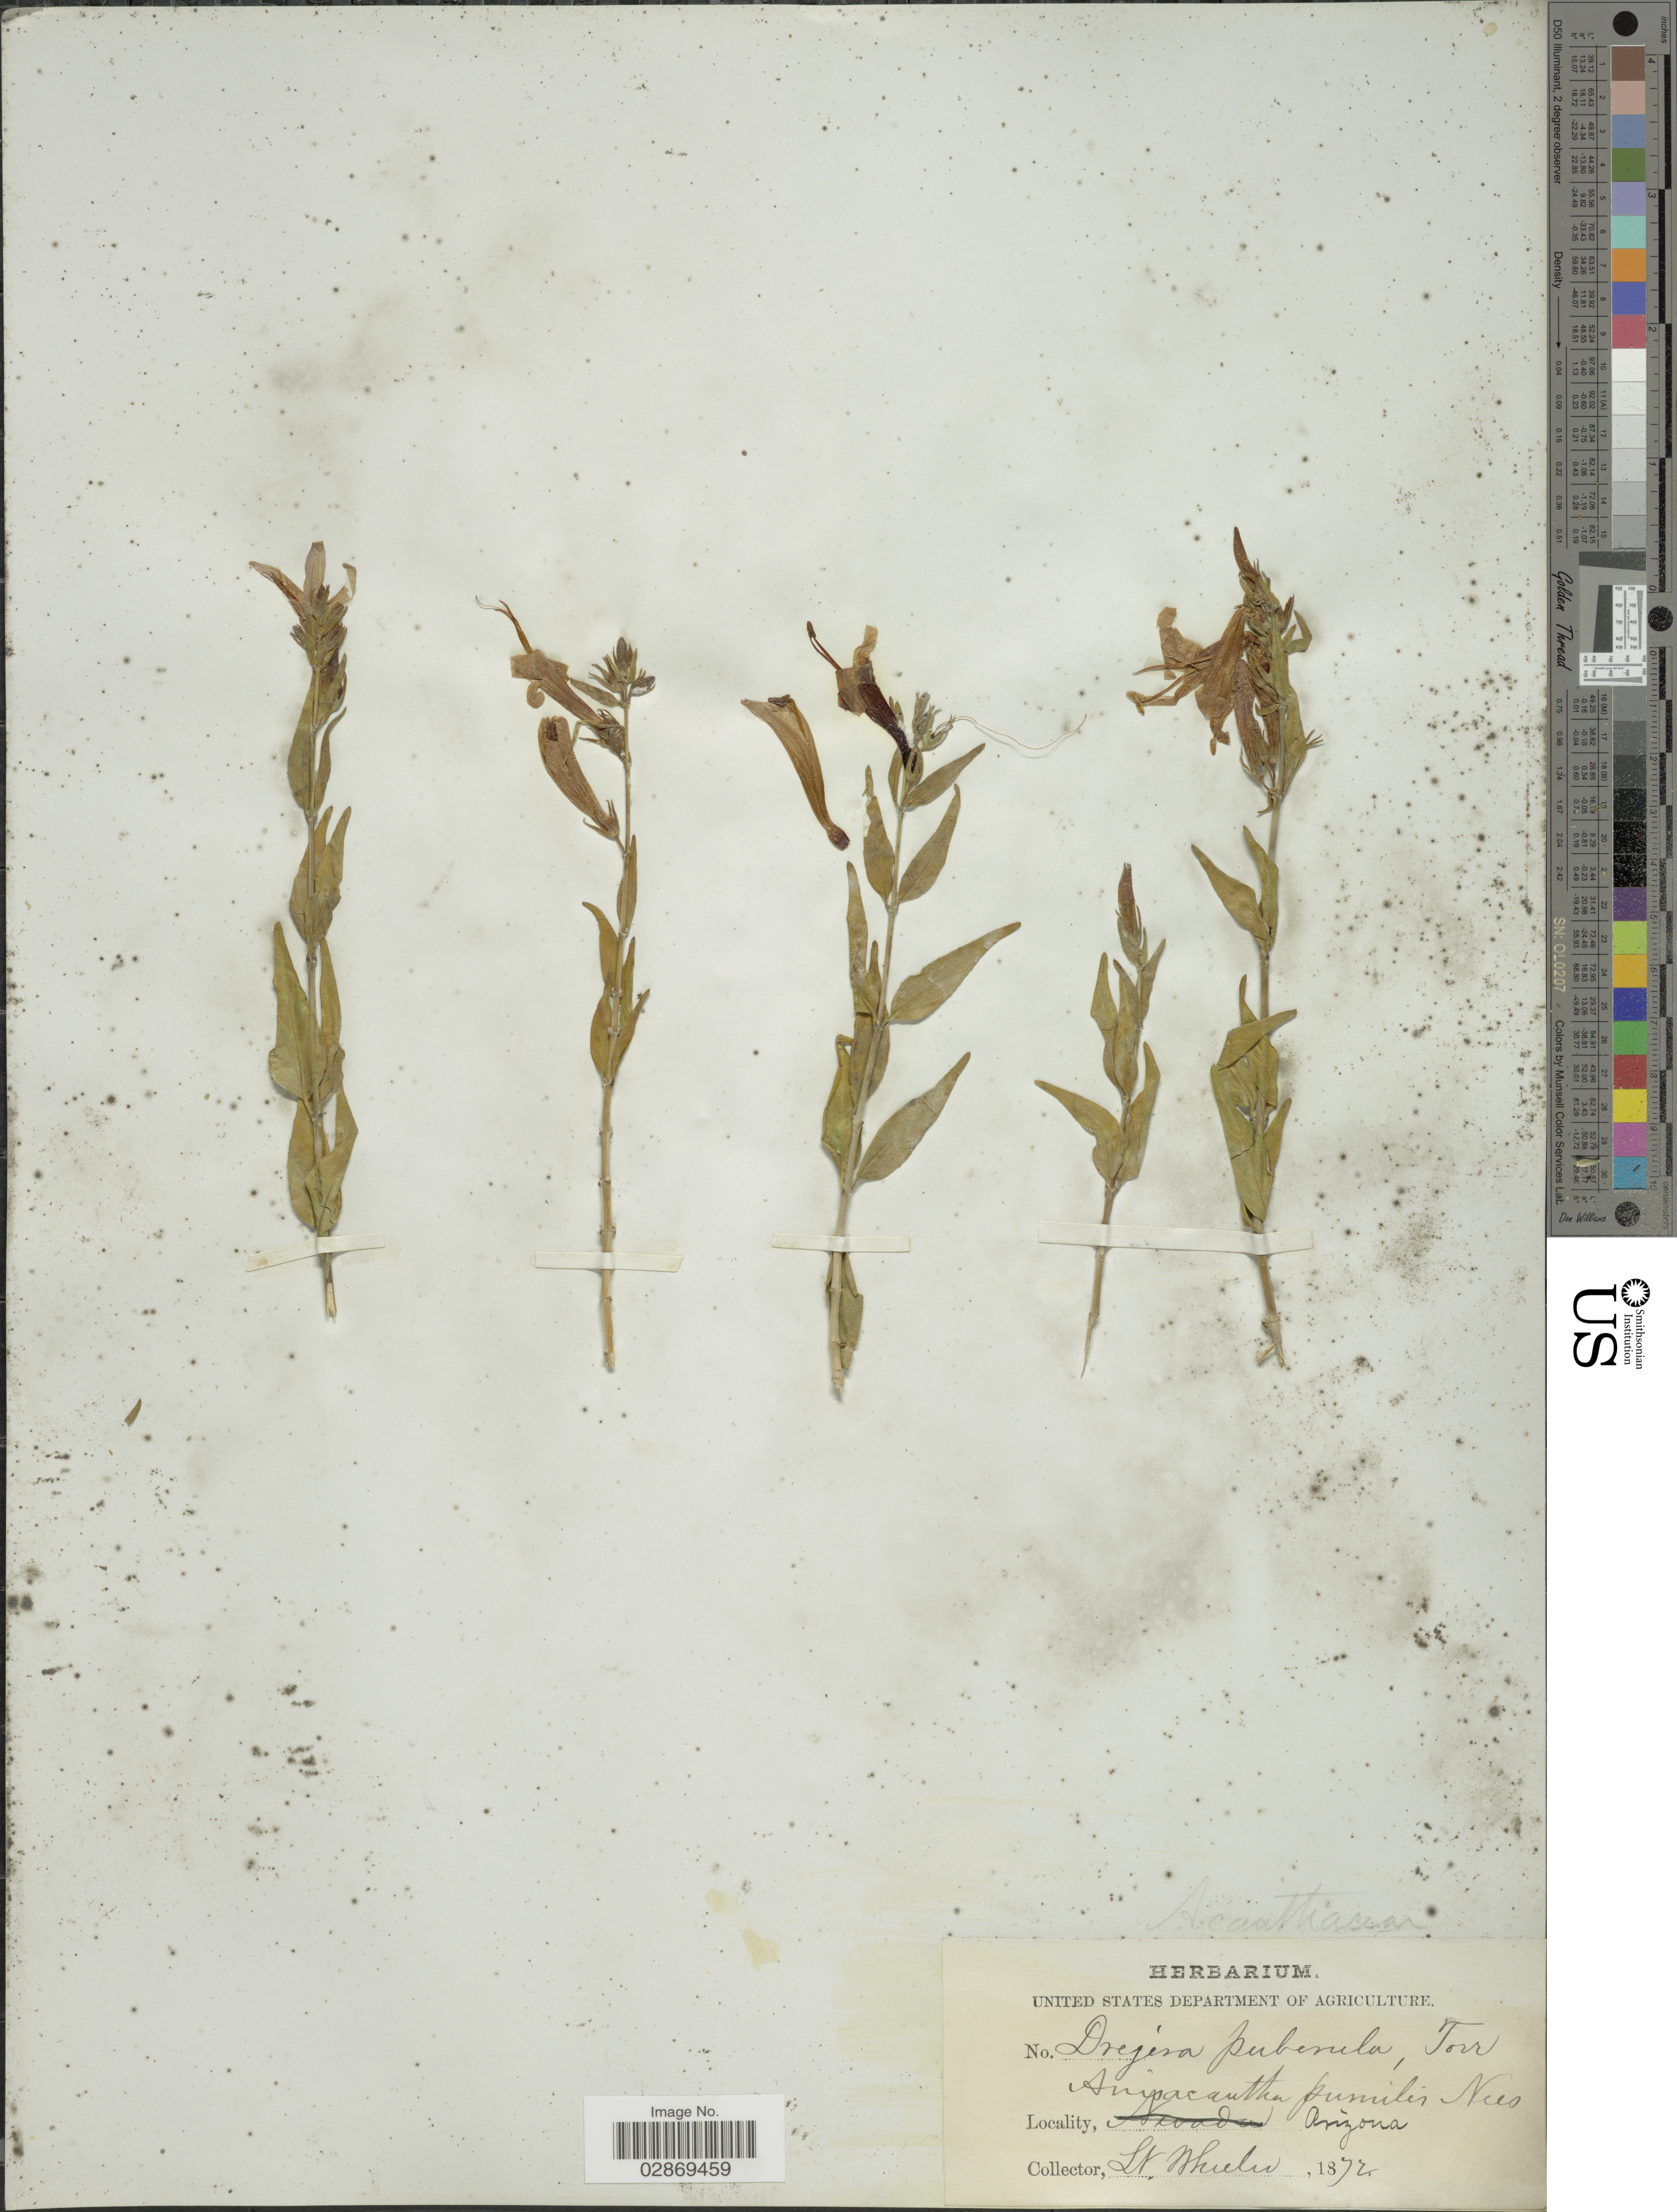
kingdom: Plantae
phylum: Tracheophyta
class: Magnoliopsida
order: Lamiales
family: Acanthaceae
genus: Anisacanthus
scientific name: Anisacanthus thurberi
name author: (Torr.) A. Gray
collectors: L. Wheeler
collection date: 1872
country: United States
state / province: Arizona